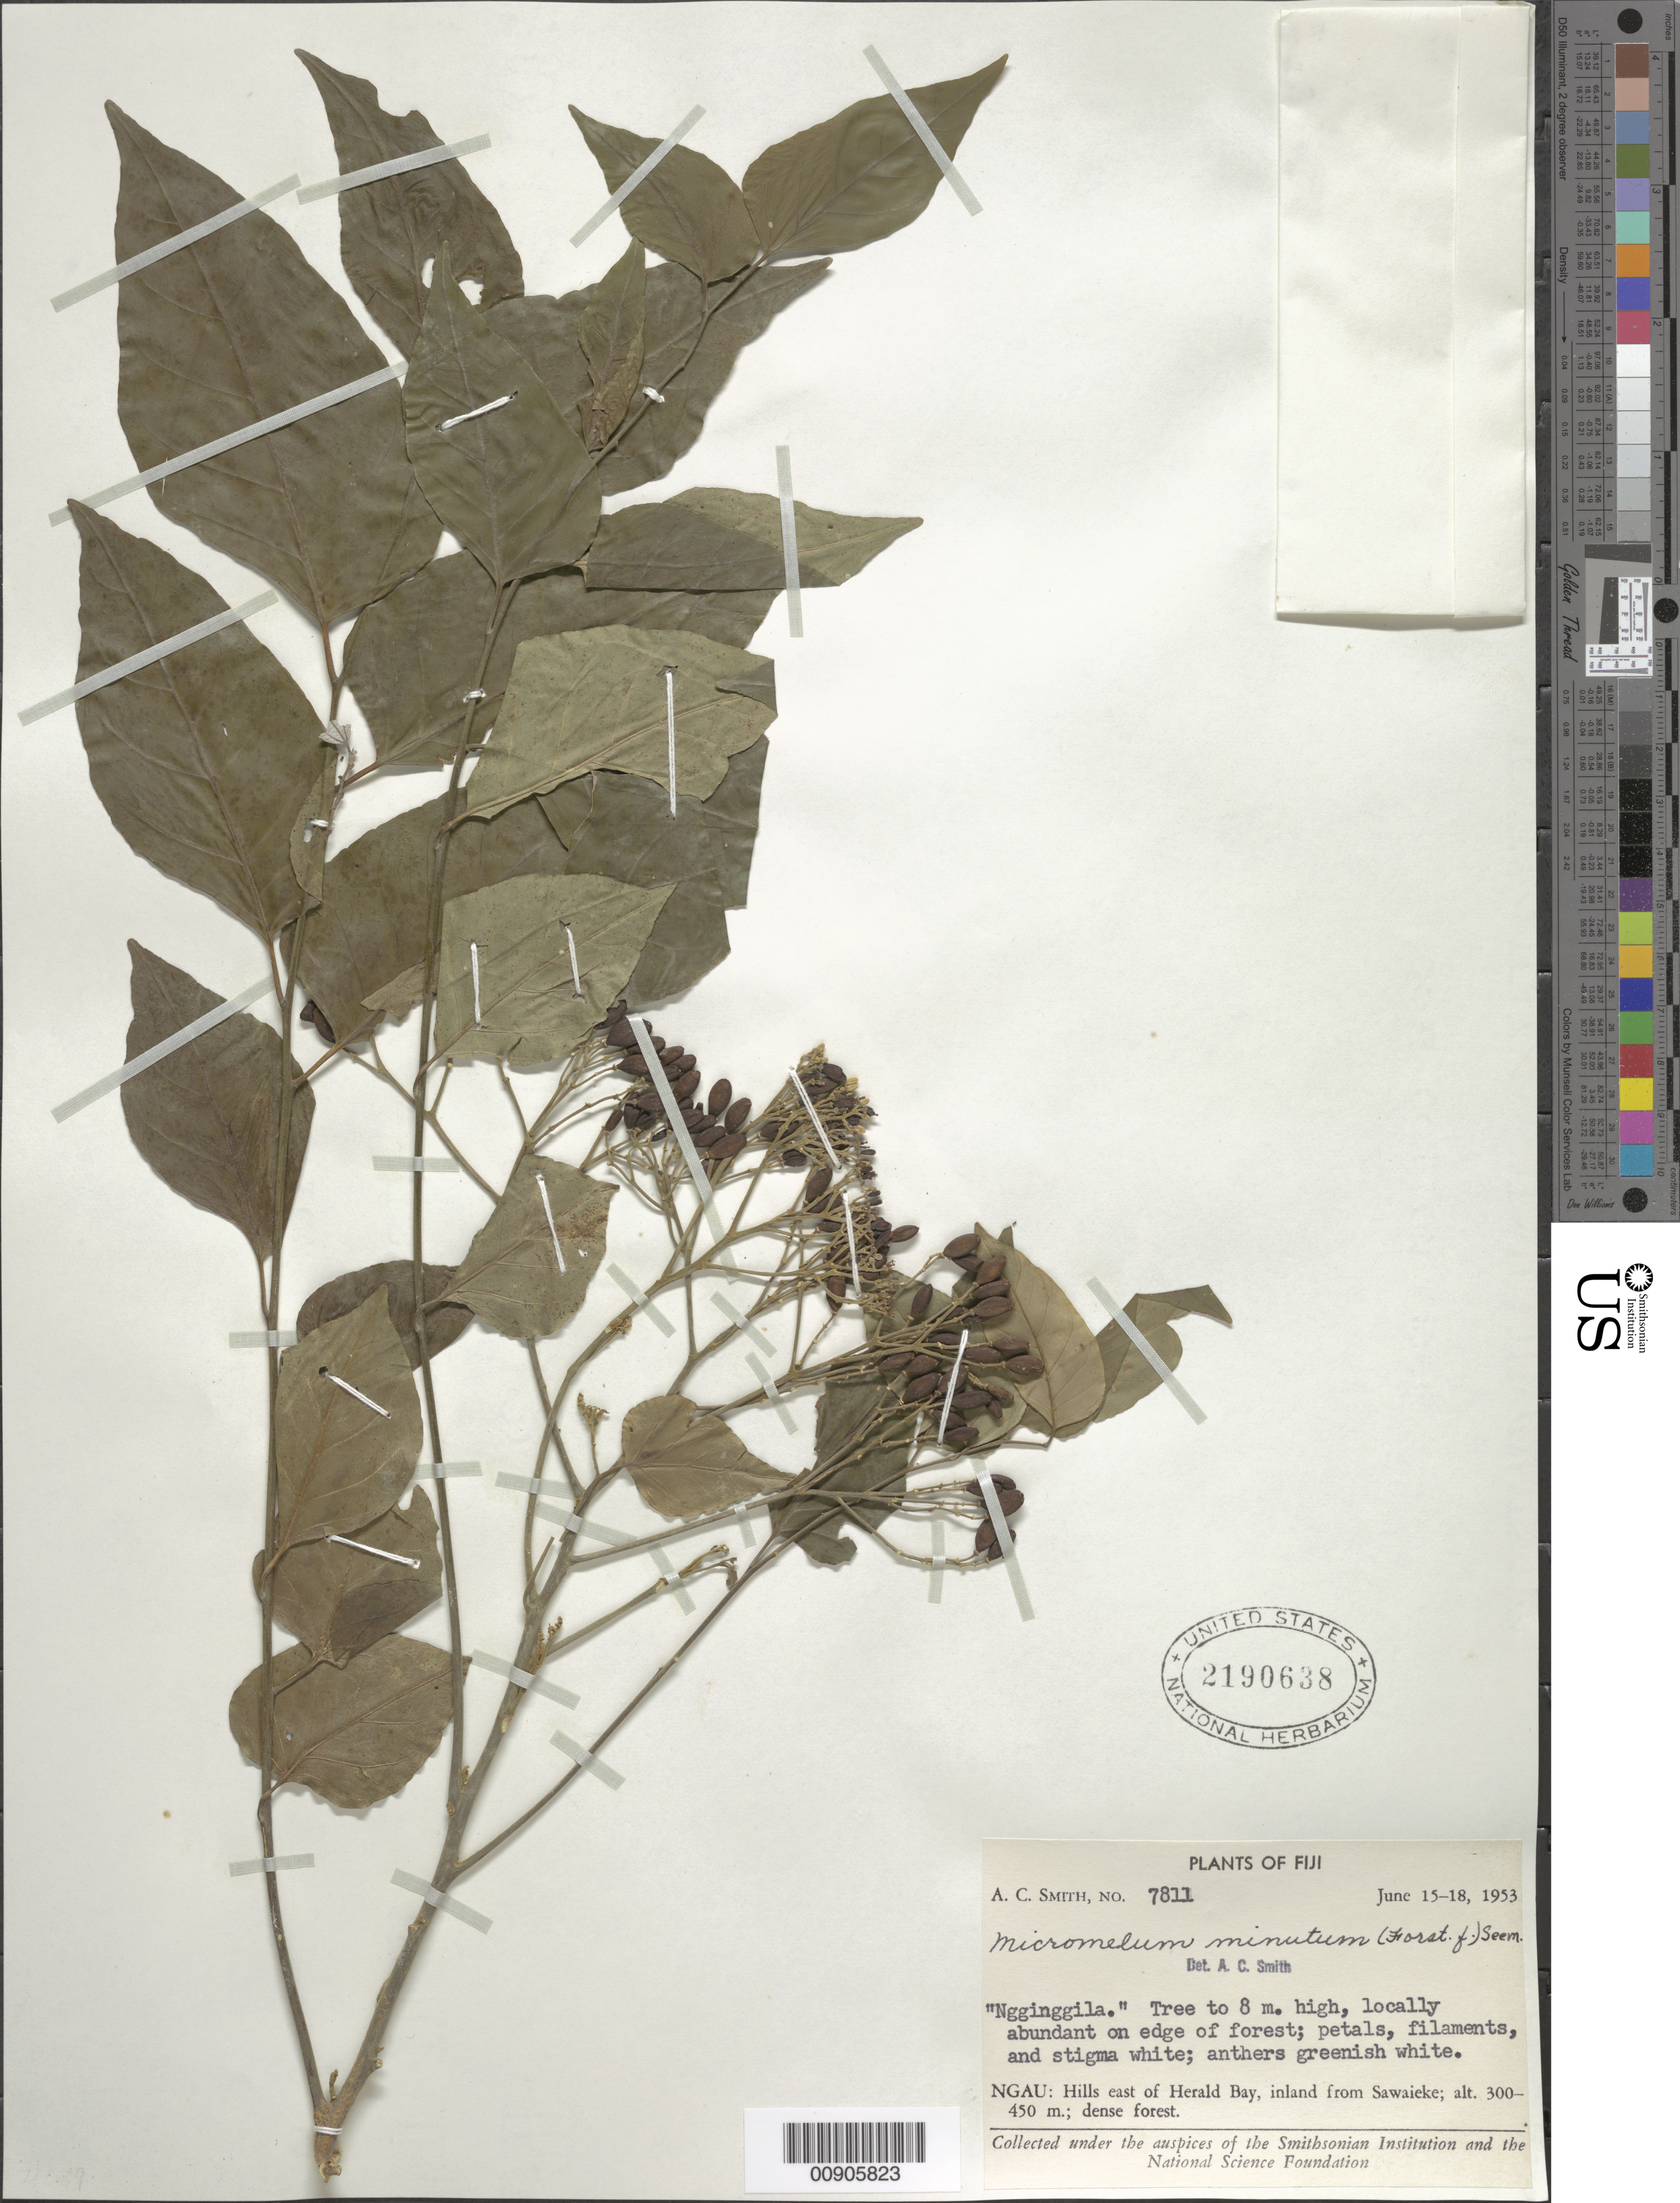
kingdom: Plantae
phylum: Tracheophyta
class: Magnoliopsida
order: Sapindales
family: Rutaceae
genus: Micromelum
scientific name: Micromelum minutum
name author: (G. Forst.) Wight & Arn.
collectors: C. A. Smith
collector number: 7811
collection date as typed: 15 Jun 1953 to 18 Jun 1953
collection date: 1953-06-15/1953-06-18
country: Fiji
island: Gau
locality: Hills east of Herald Bay, inland from Sawaieke. (Ngau)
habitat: edge of forest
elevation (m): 300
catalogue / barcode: US 2190638